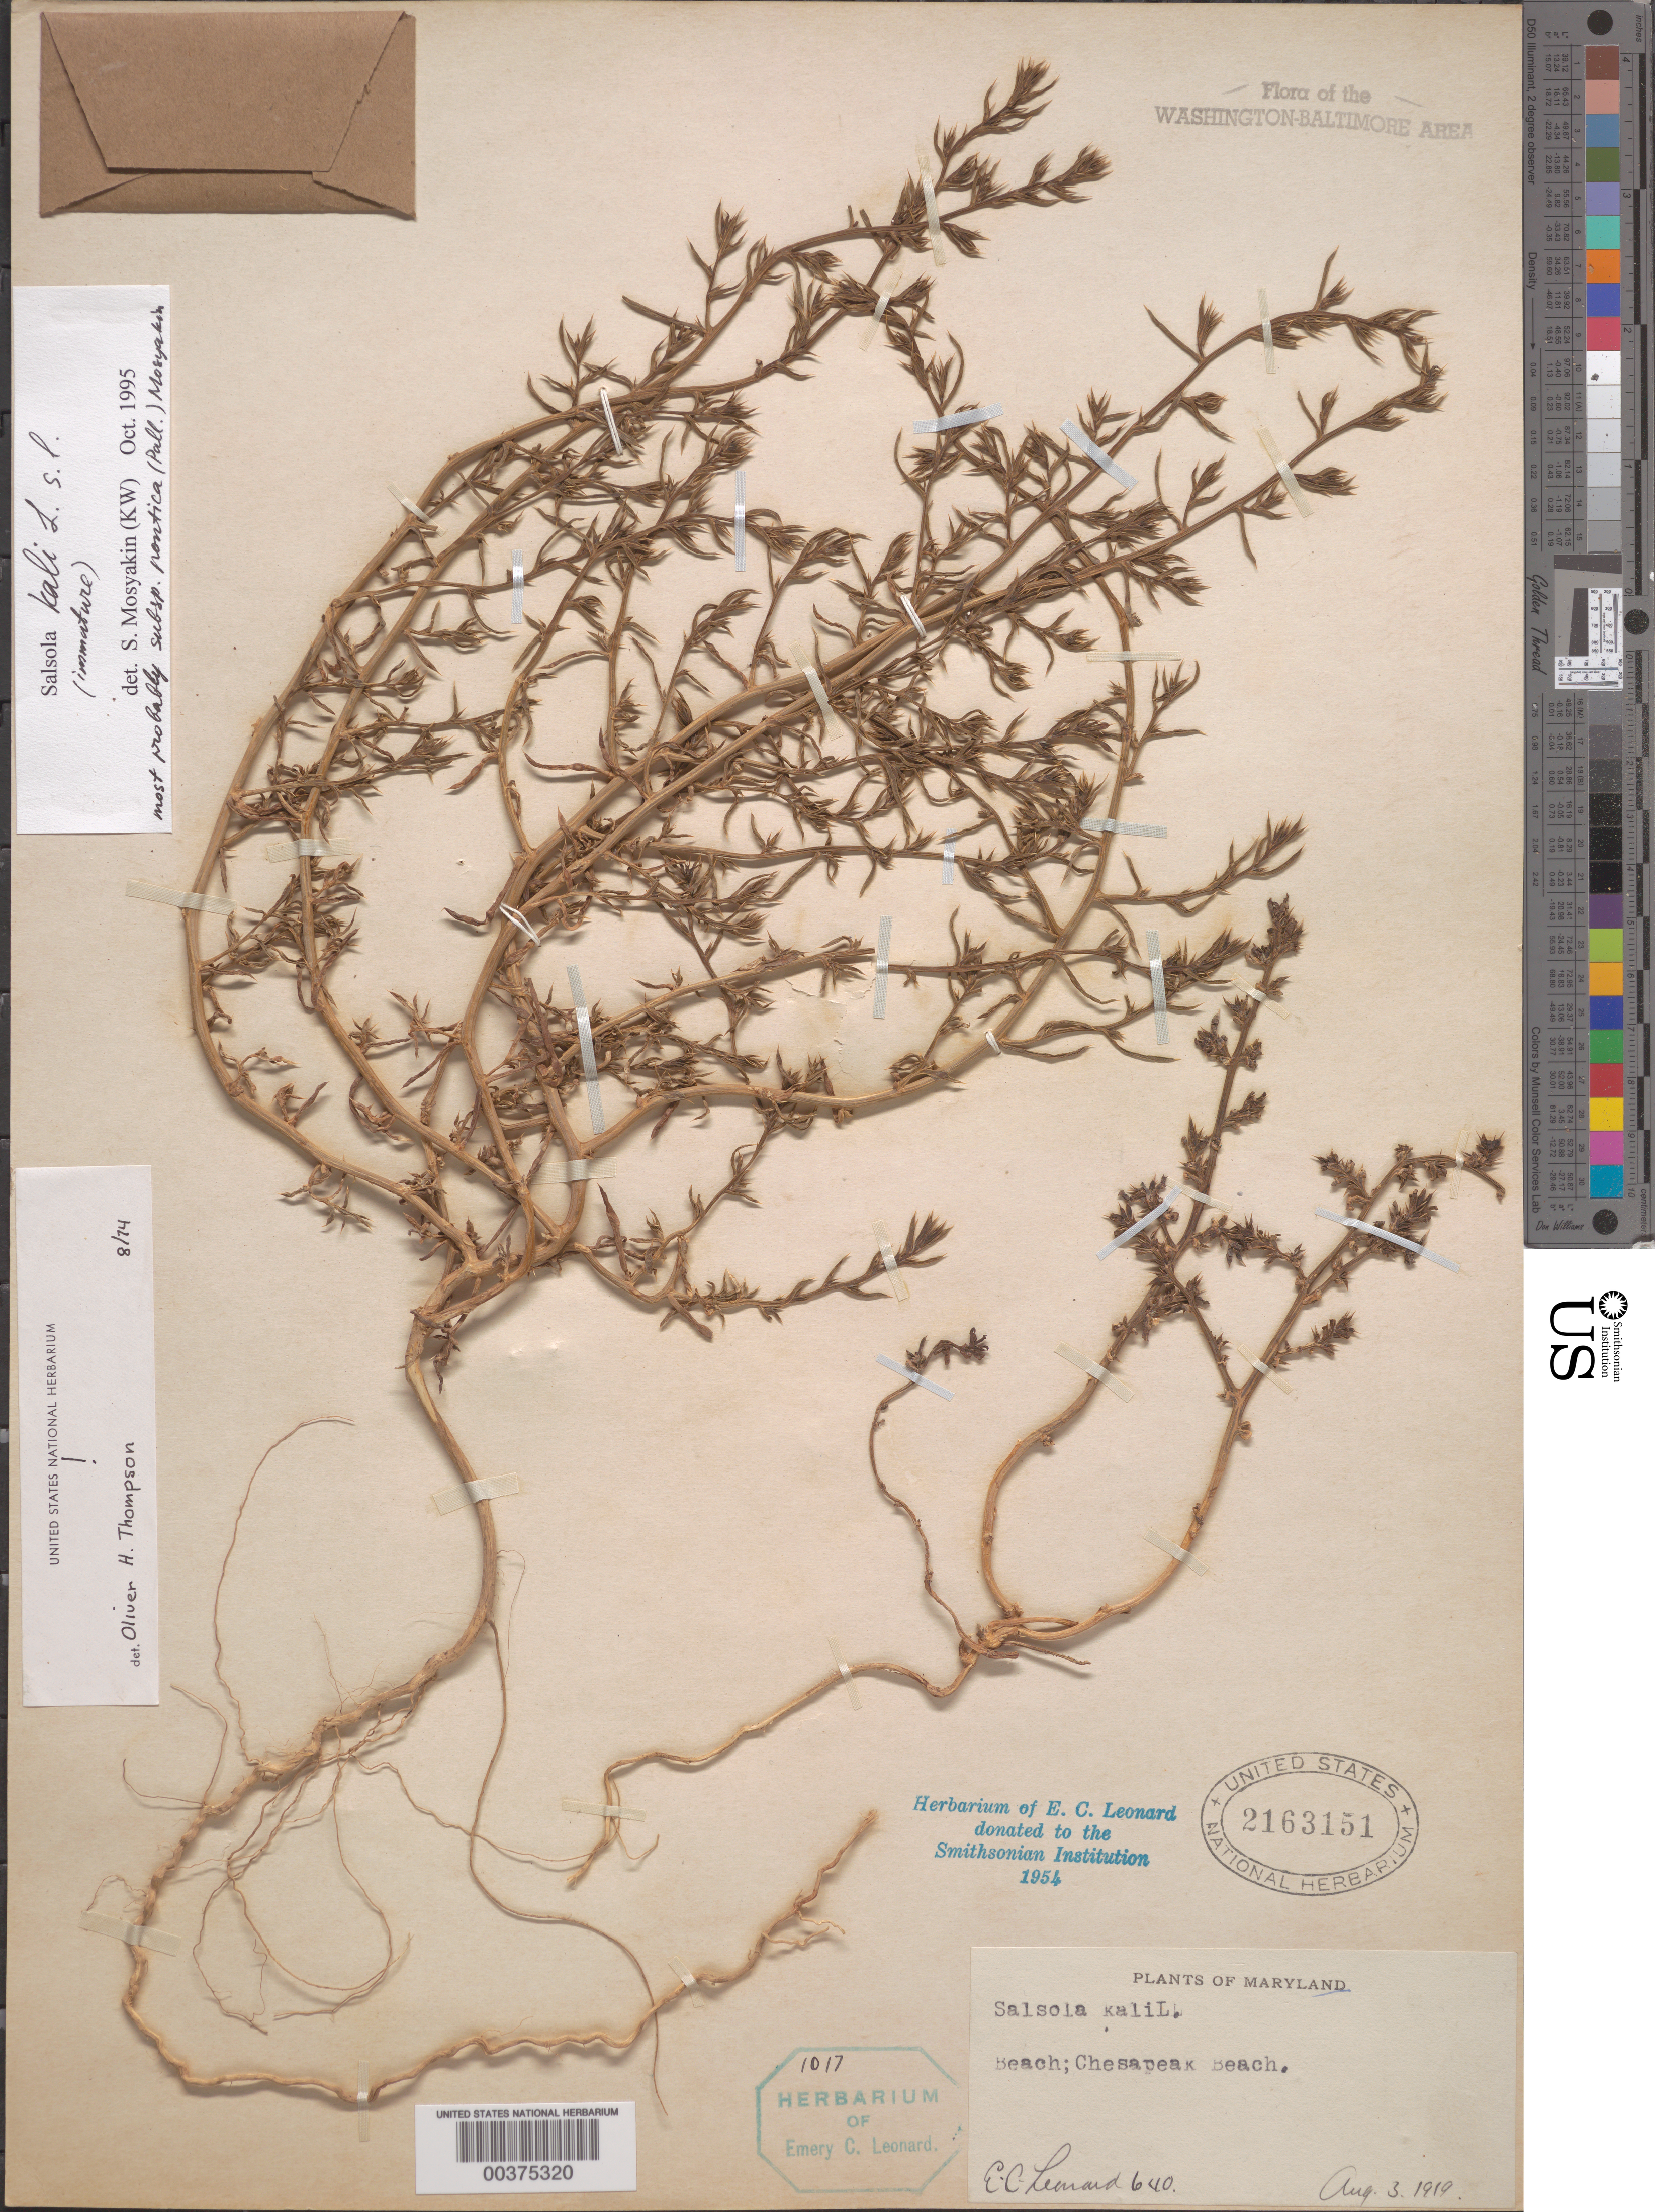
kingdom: Plantae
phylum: Tracheophyta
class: Magnoliopsida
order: Caryophyllales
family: Amaranthaceae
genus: Salsola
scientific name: Salsola kali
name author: L.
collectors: E. C. Leonard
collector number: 640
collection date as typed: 03 Aug 1919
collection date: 1919-08-03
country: United States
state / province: Maryland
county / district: Calvert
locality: Chesapeake Beach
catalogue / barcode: US 2163151